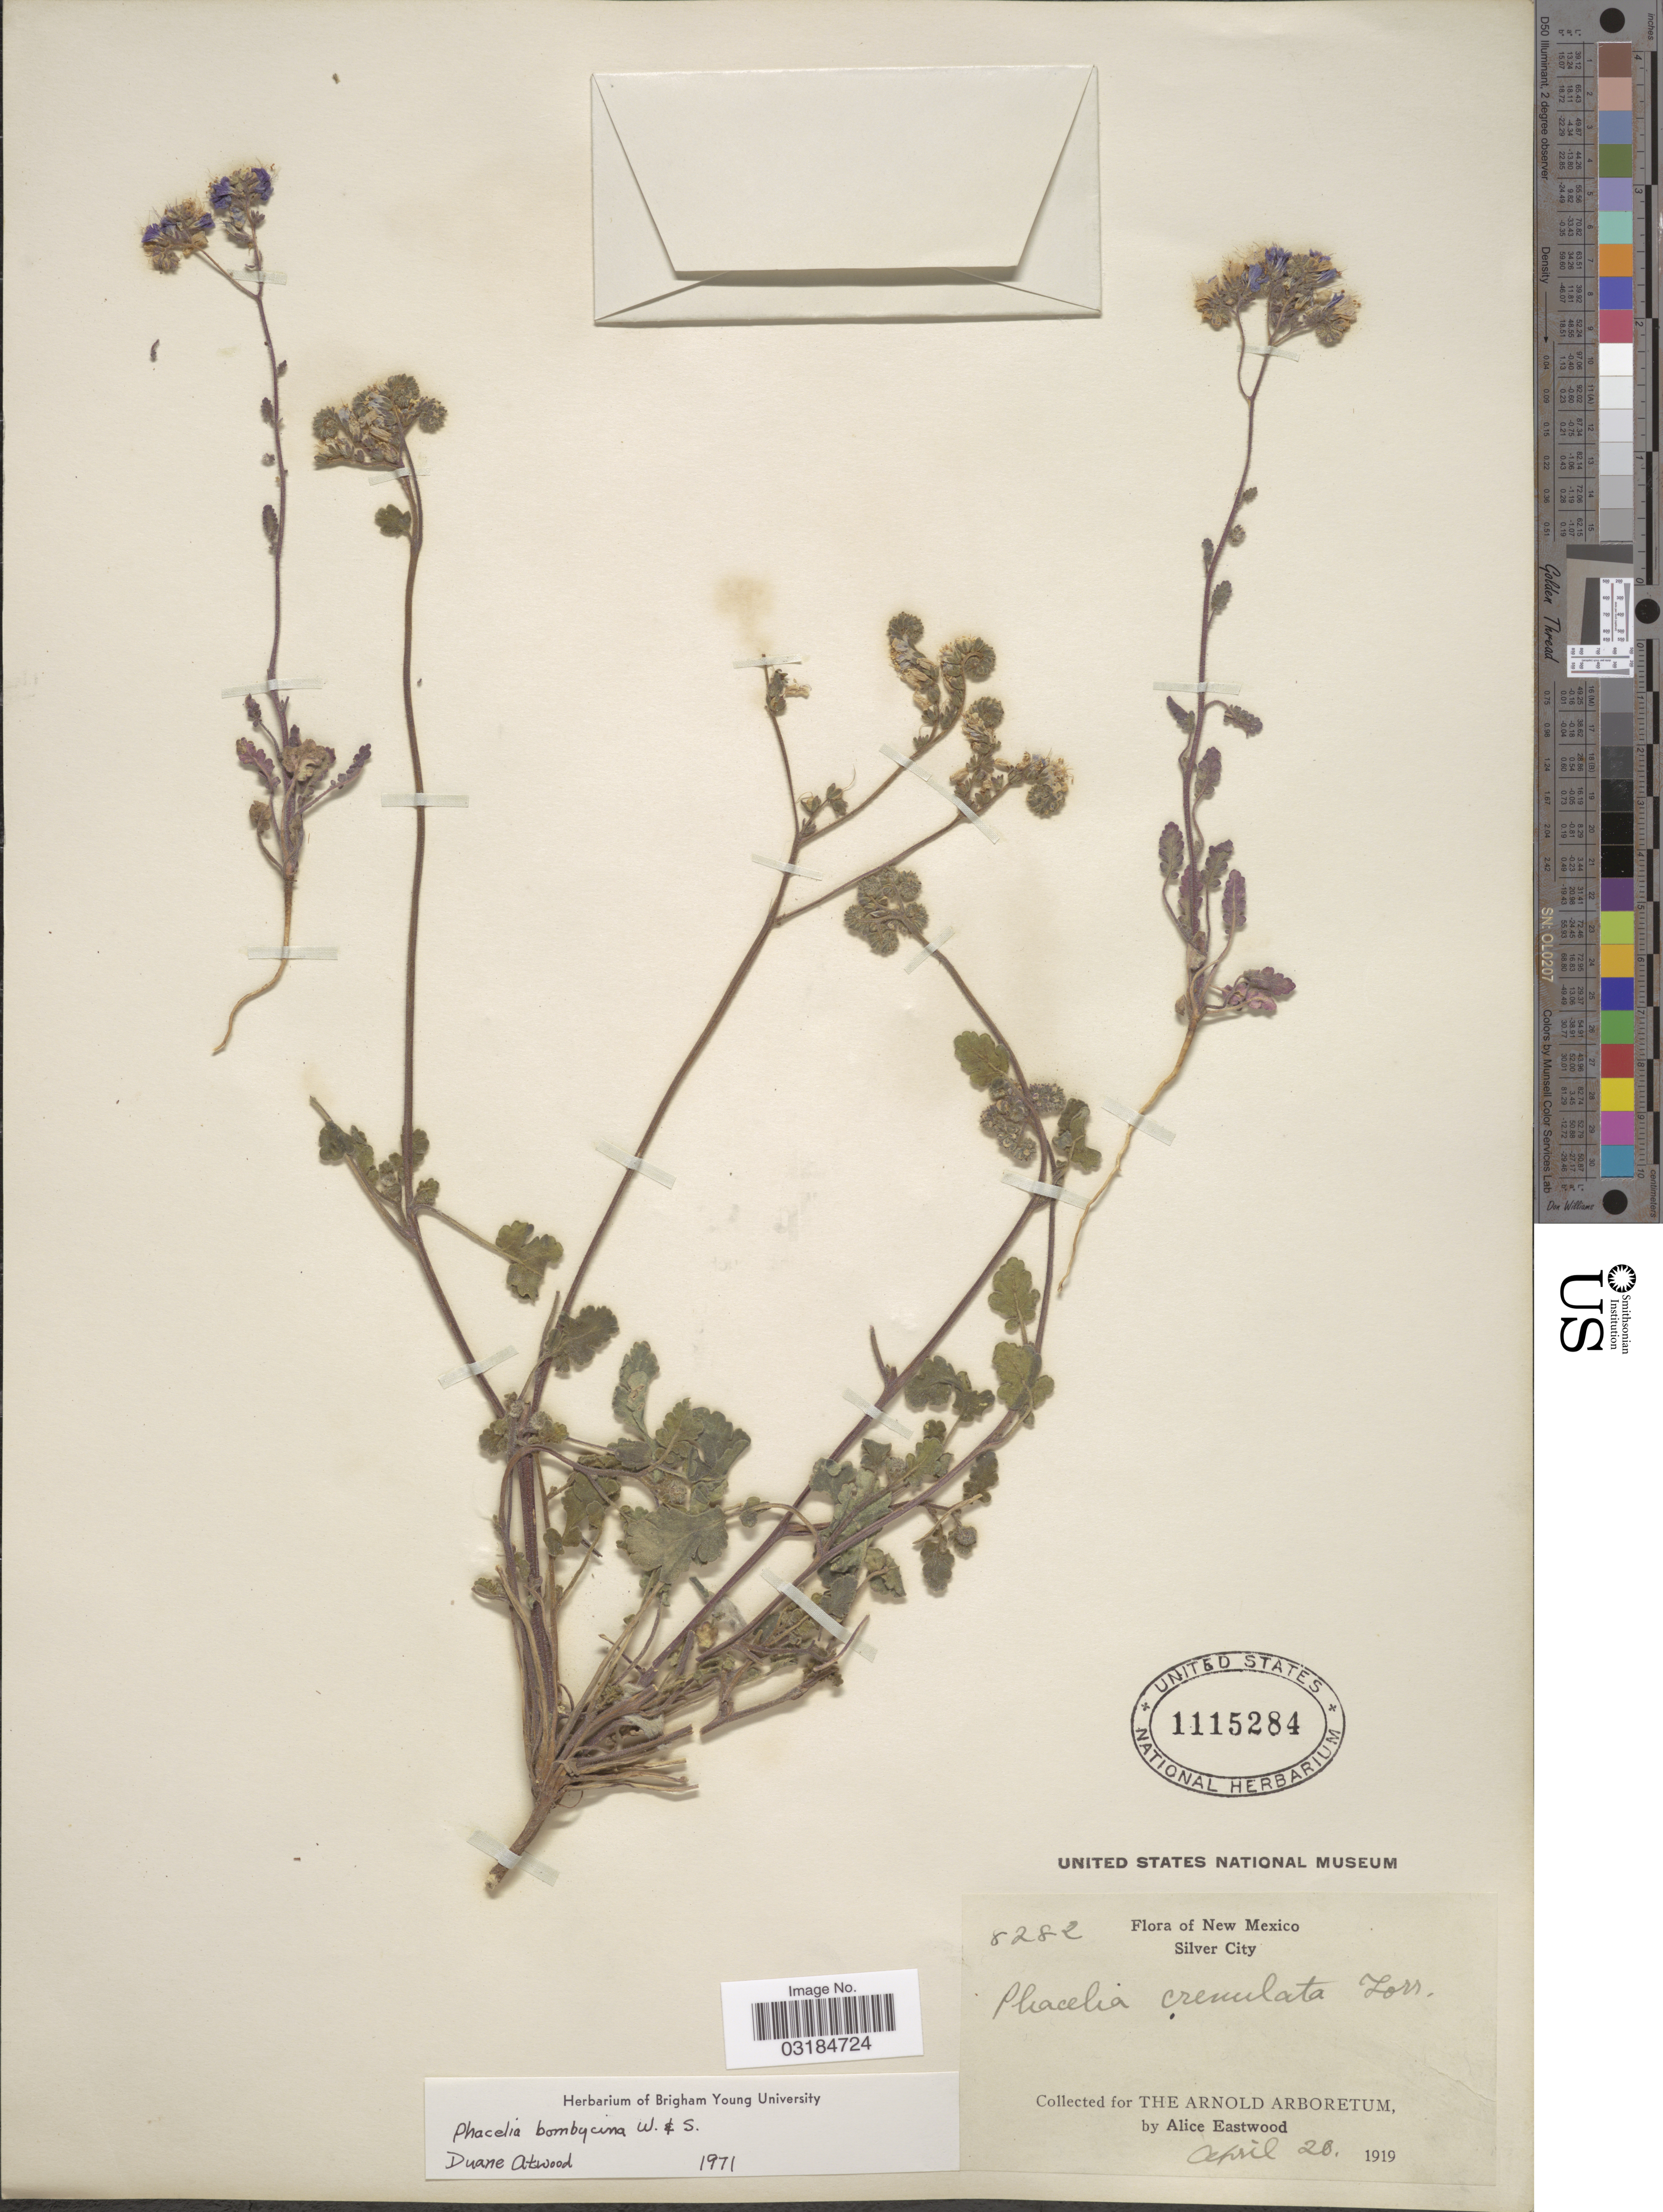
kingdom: Plantae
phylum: Tracheophyta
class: Magnoliopsida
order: Boraginales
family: Hydrophyllaceae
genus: Phacelia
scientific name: Phacelia bombycina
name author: Wooton & Standl.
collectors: A. Eastwood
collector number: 8282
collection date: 1919-04-20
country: United States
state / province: New Mexico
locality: Silver City.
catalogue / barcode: US 1115284